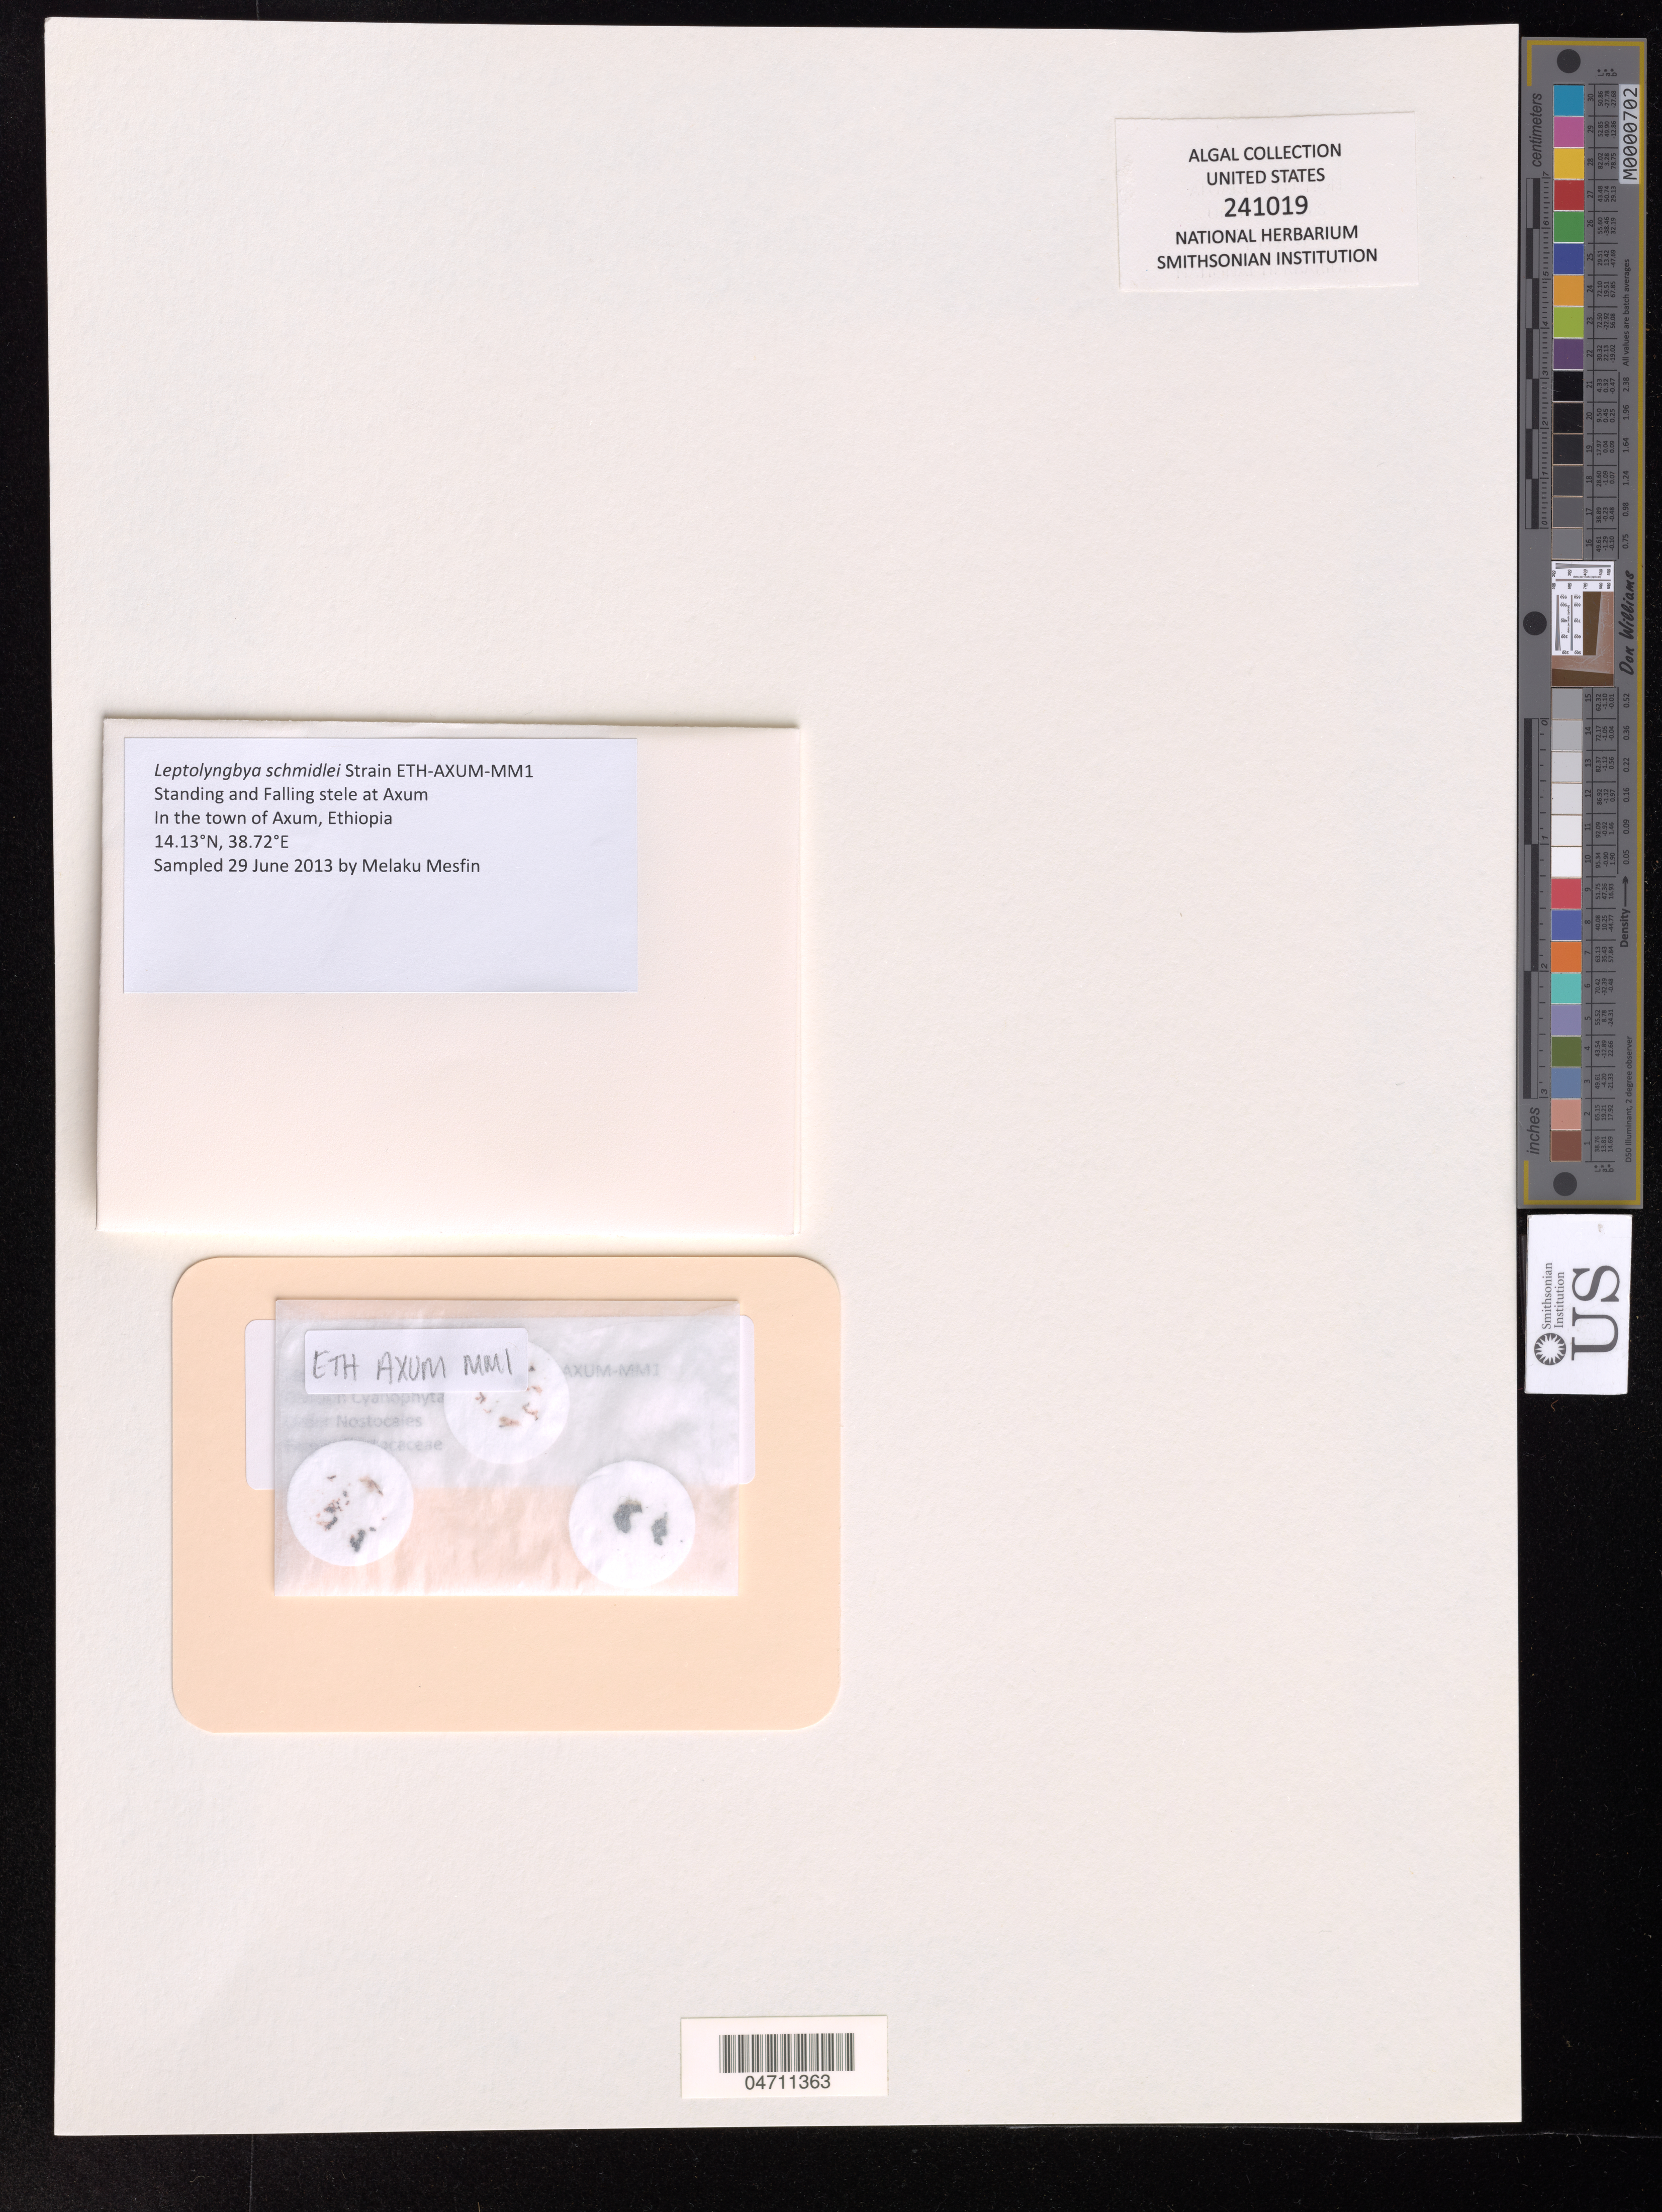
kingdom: Bacteria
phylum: Cyanobacteria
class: Cyanobacteriia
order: Leptolyngbyales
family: Leptolyngbyaceae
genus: Leptolyngbya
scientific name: Leptolyngbya schmidlei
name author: (Limanowska) Anagn. & Komarek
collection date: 2013-06-29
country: Ethiopia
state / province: Tigray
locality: Standing and Falling stele at Axum in the town of Axum.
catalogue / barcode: US 241019